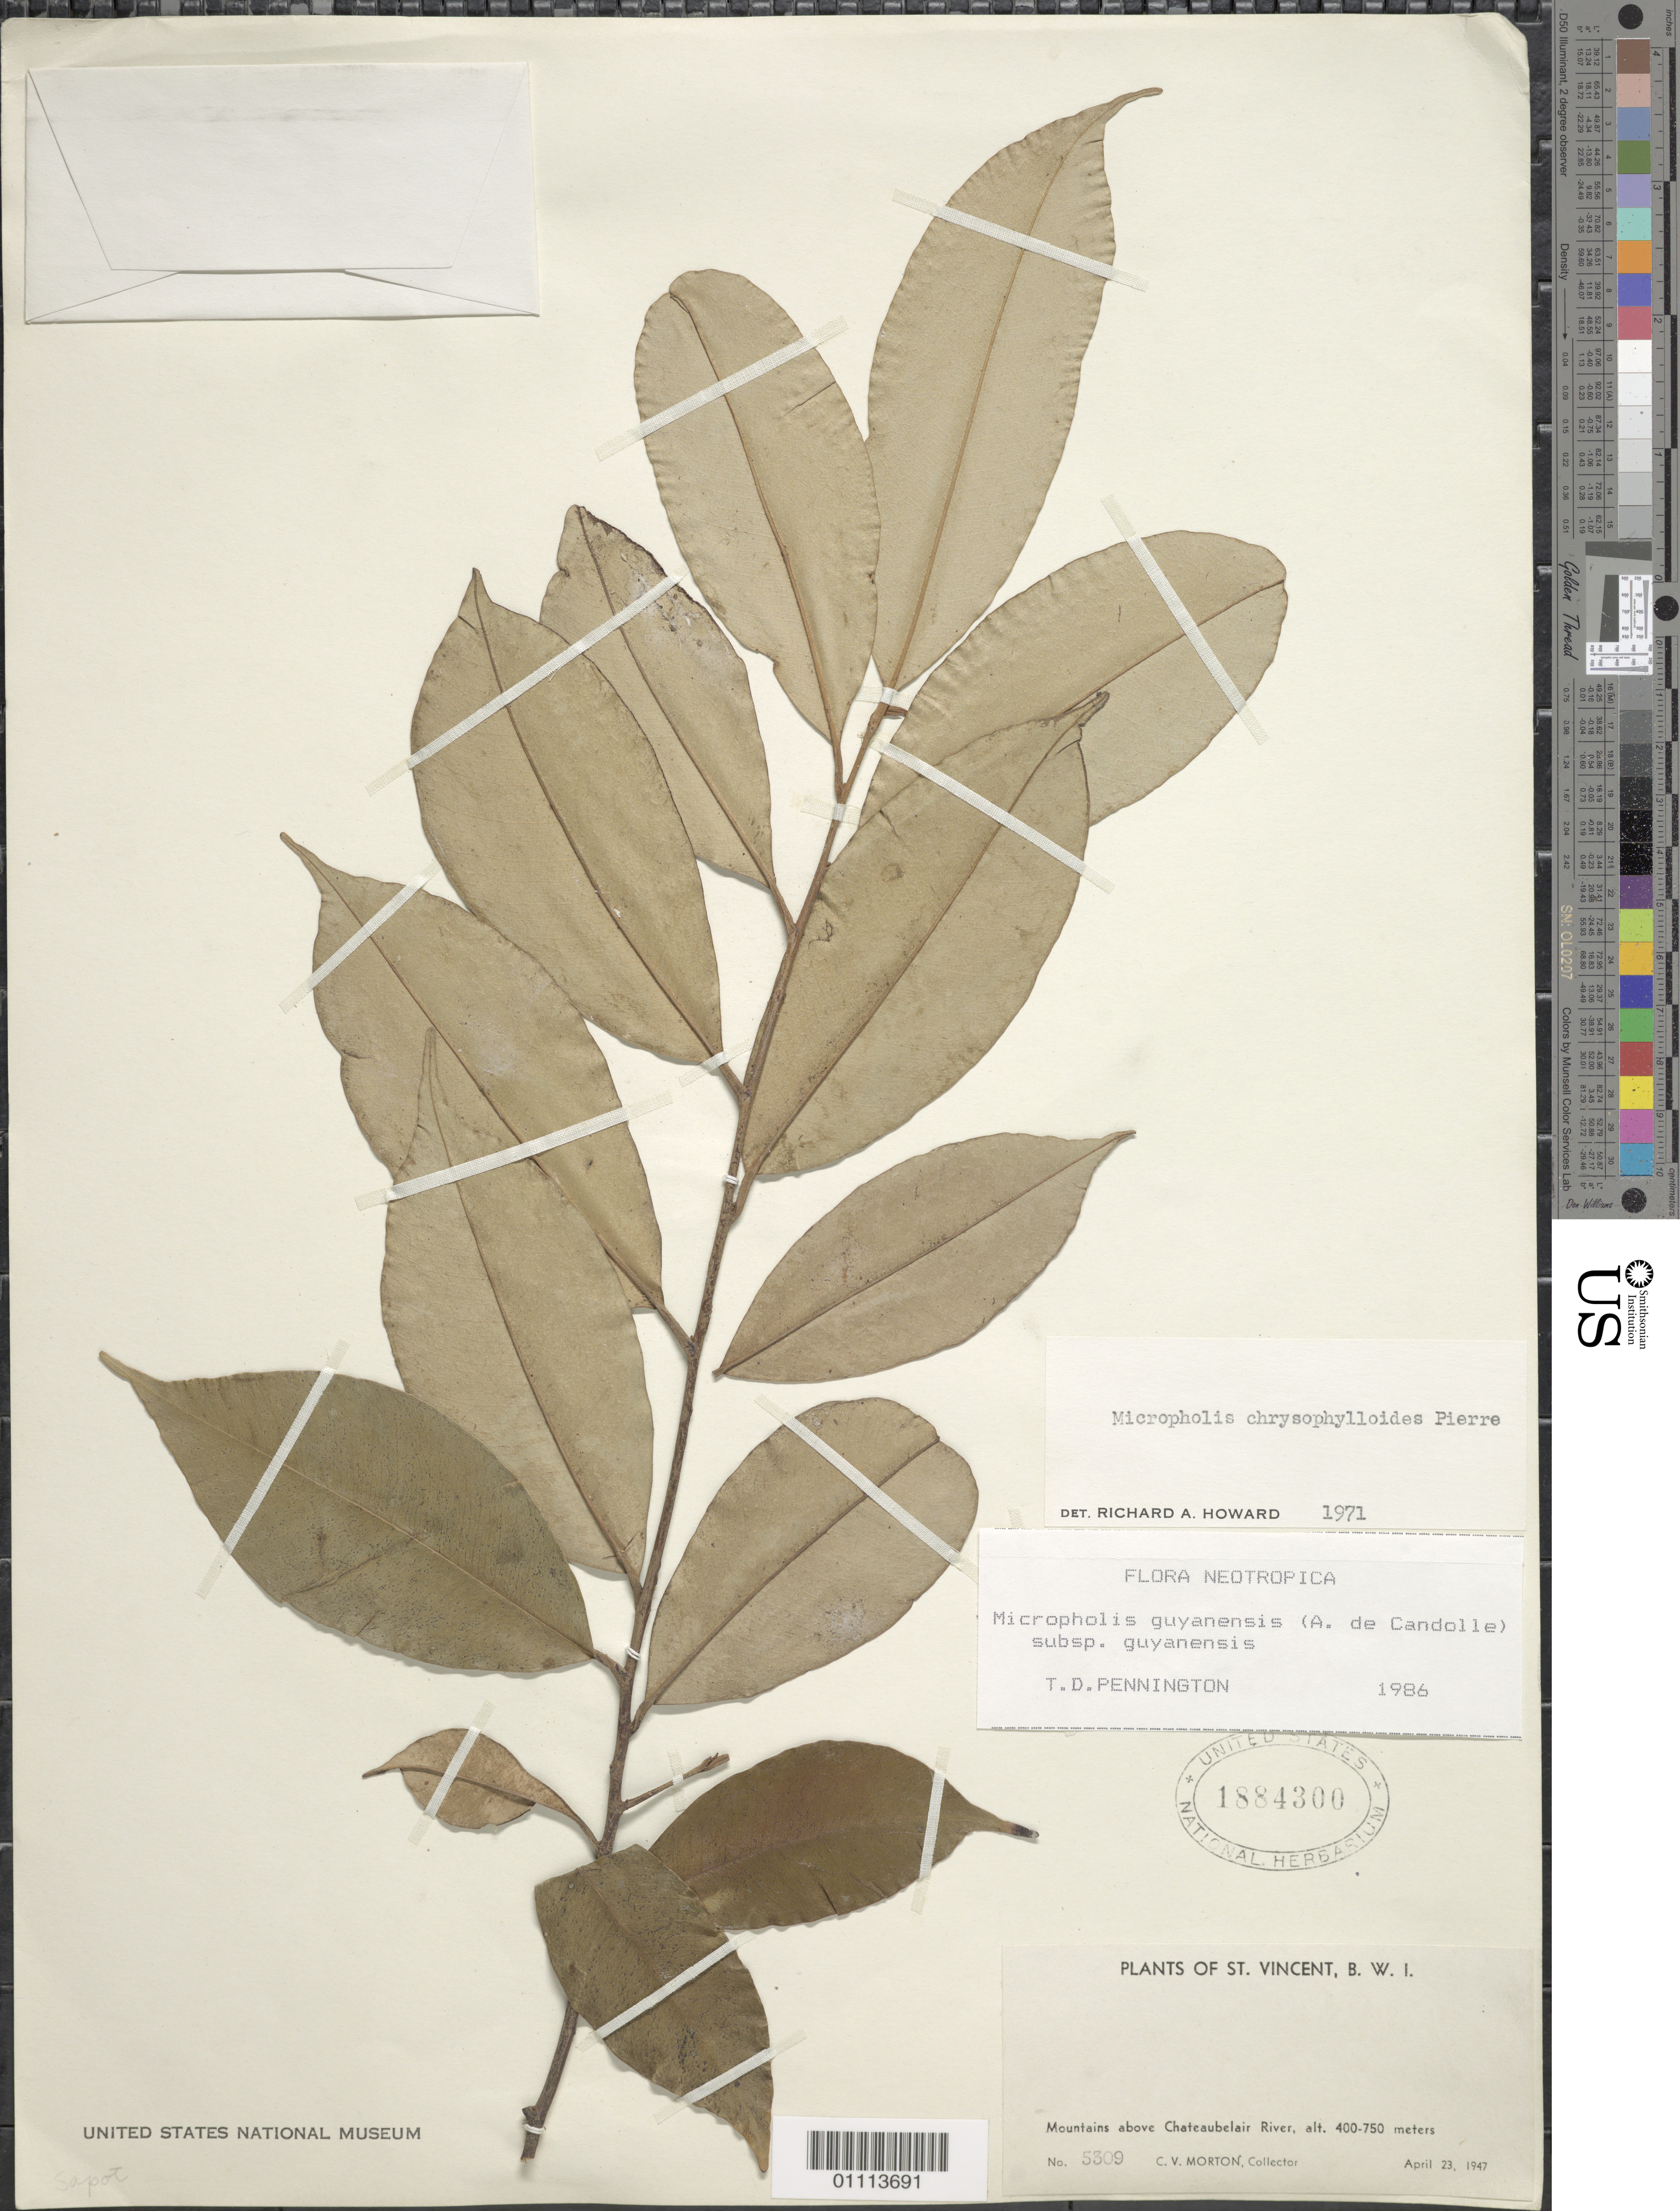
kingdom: Plantae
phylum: Tracheophyta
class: Magnoliopsida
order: Ericales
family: Sapotaceae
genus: Micropholis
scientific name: Micropholis guyanensis subsp. guyanensis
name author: (A. DC.) Pierre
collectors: C. V. Morton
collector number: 5309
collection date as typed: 23 Apr 1947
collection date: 1947-04-23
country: St. Vincent - Grenadines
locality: Mountains above Chateaubelair River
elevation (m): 400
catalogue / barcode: US 1884300